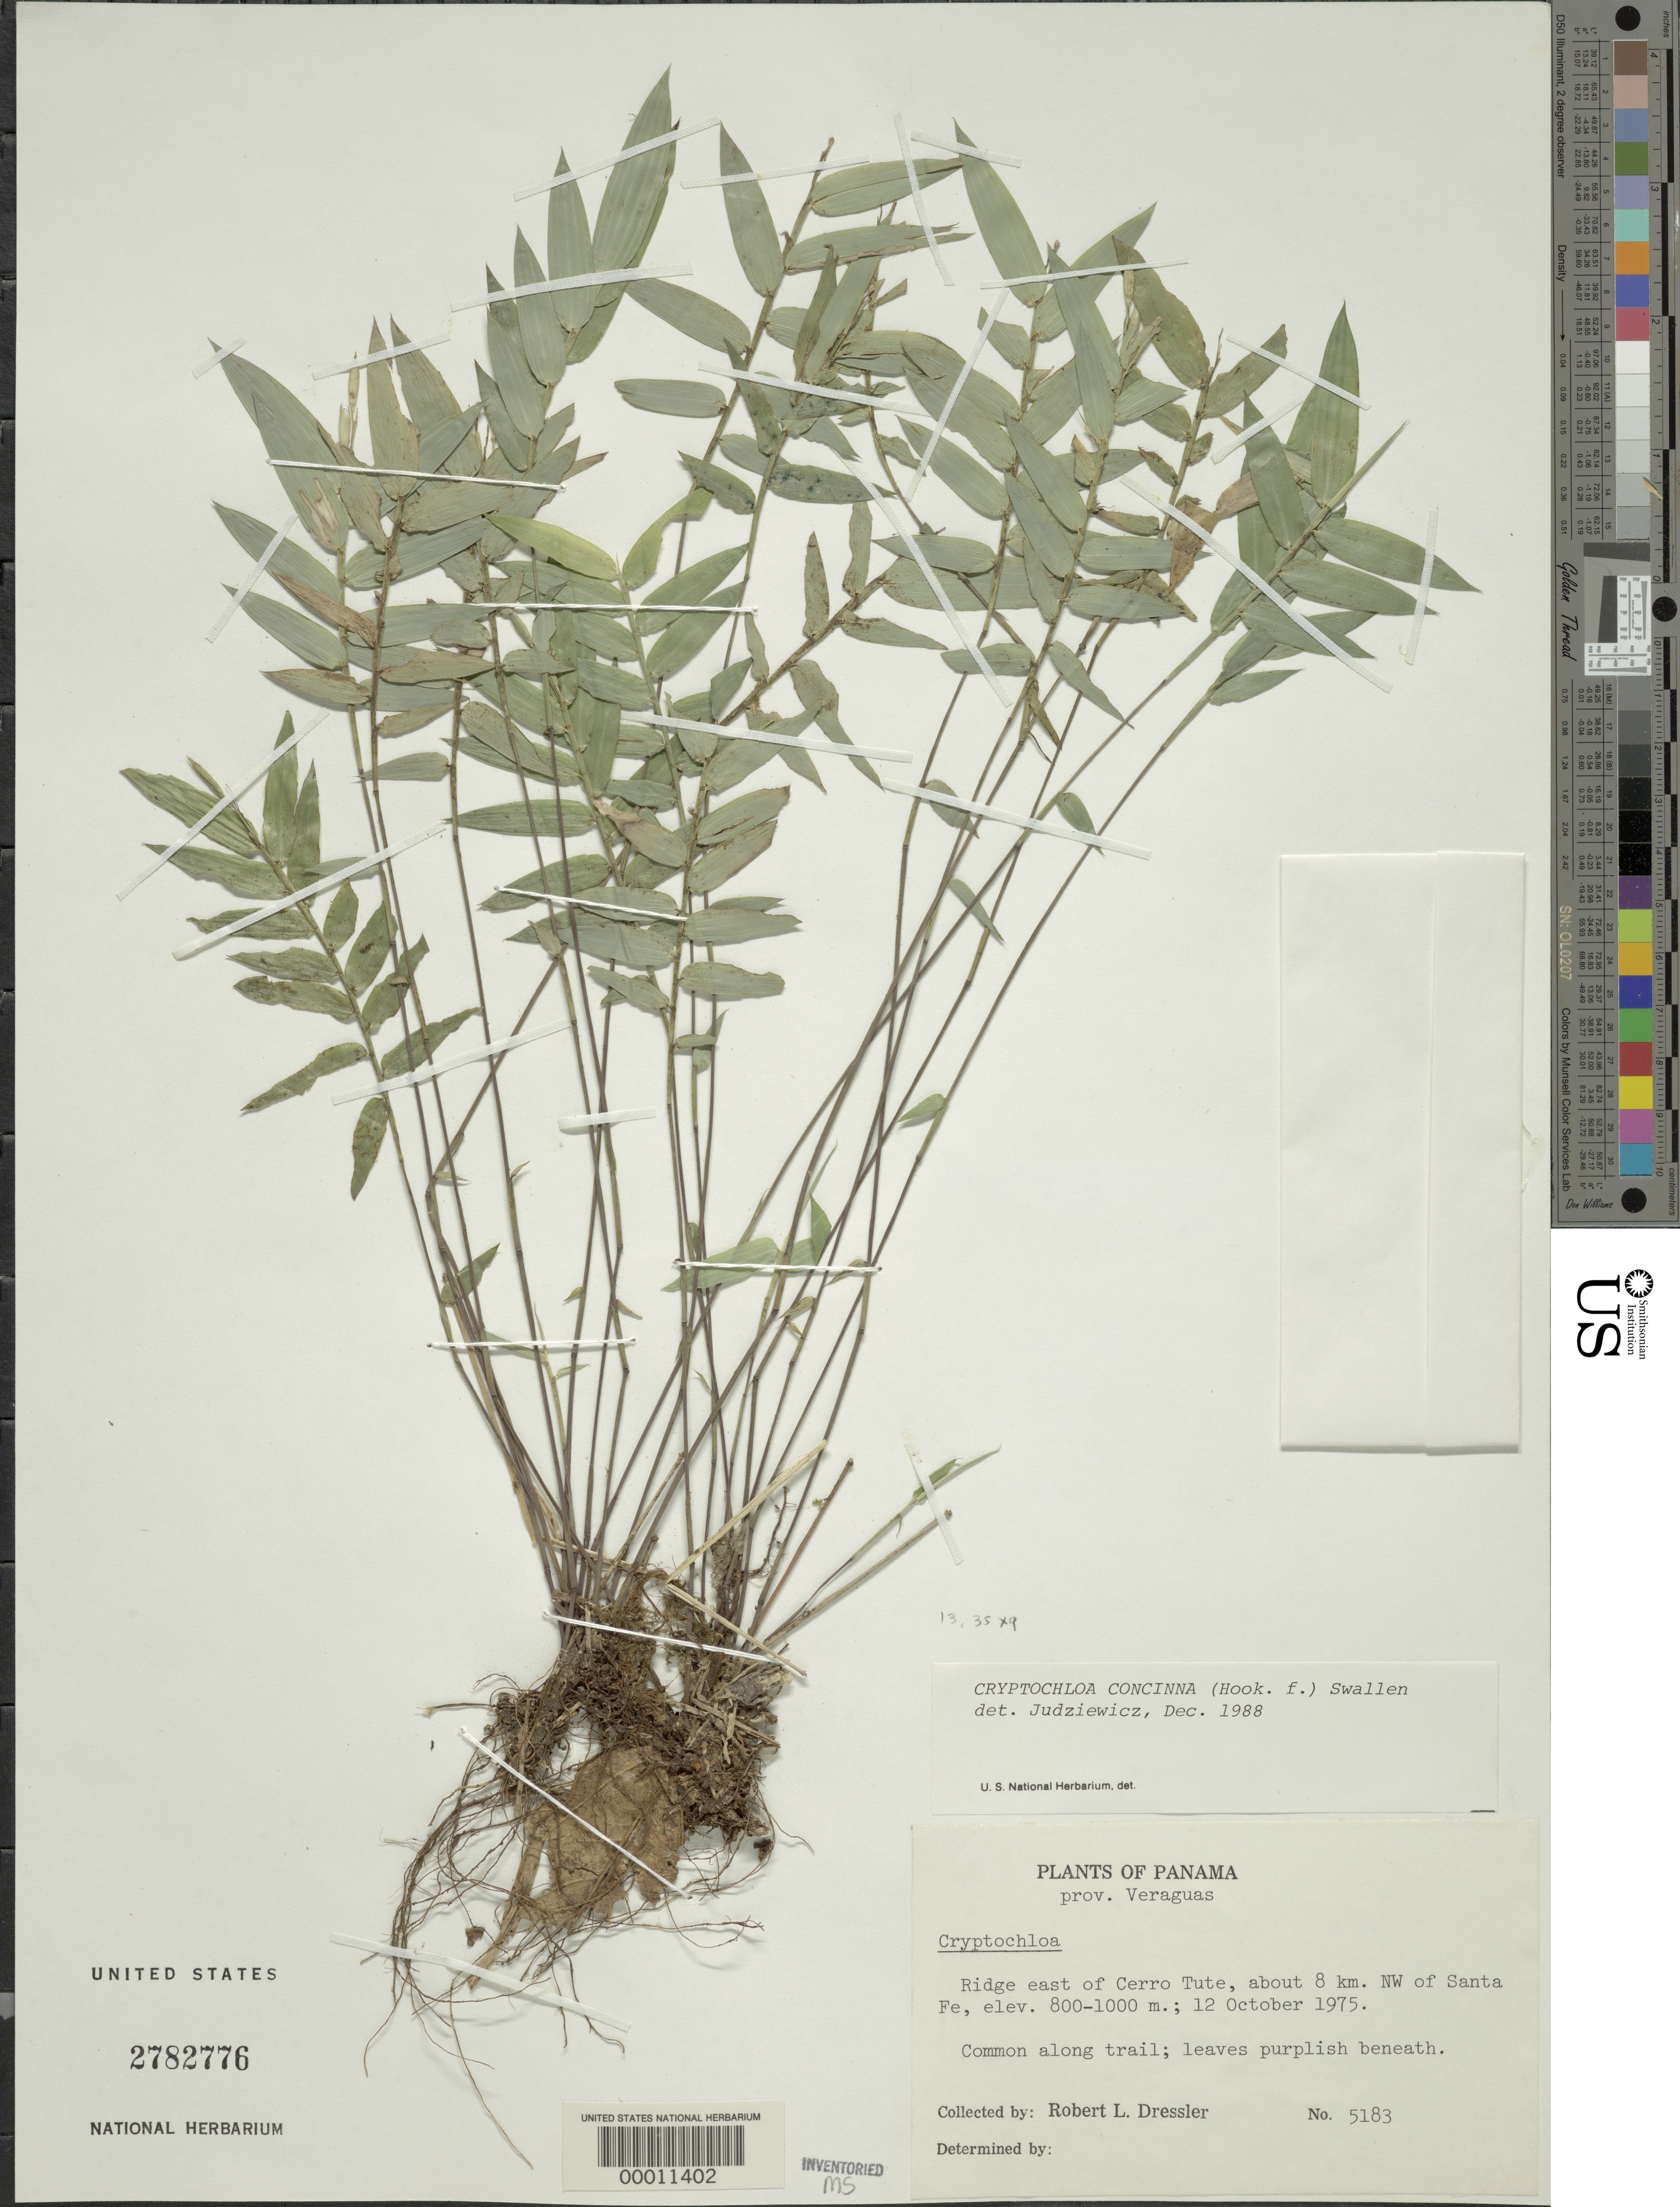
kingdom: Plantae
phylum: Tracheophyta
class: Liliopsida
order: Poales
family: Poaceae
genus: Cryptochloa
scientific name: Cryptochloa sp.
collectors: R. Dressler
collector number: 5183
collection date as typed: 12 Oct 1975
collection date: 1975-10-12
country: Panama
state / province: Veraguas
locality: Cerro Tute, Santa Fe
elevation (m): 800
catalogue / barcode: US 2782776